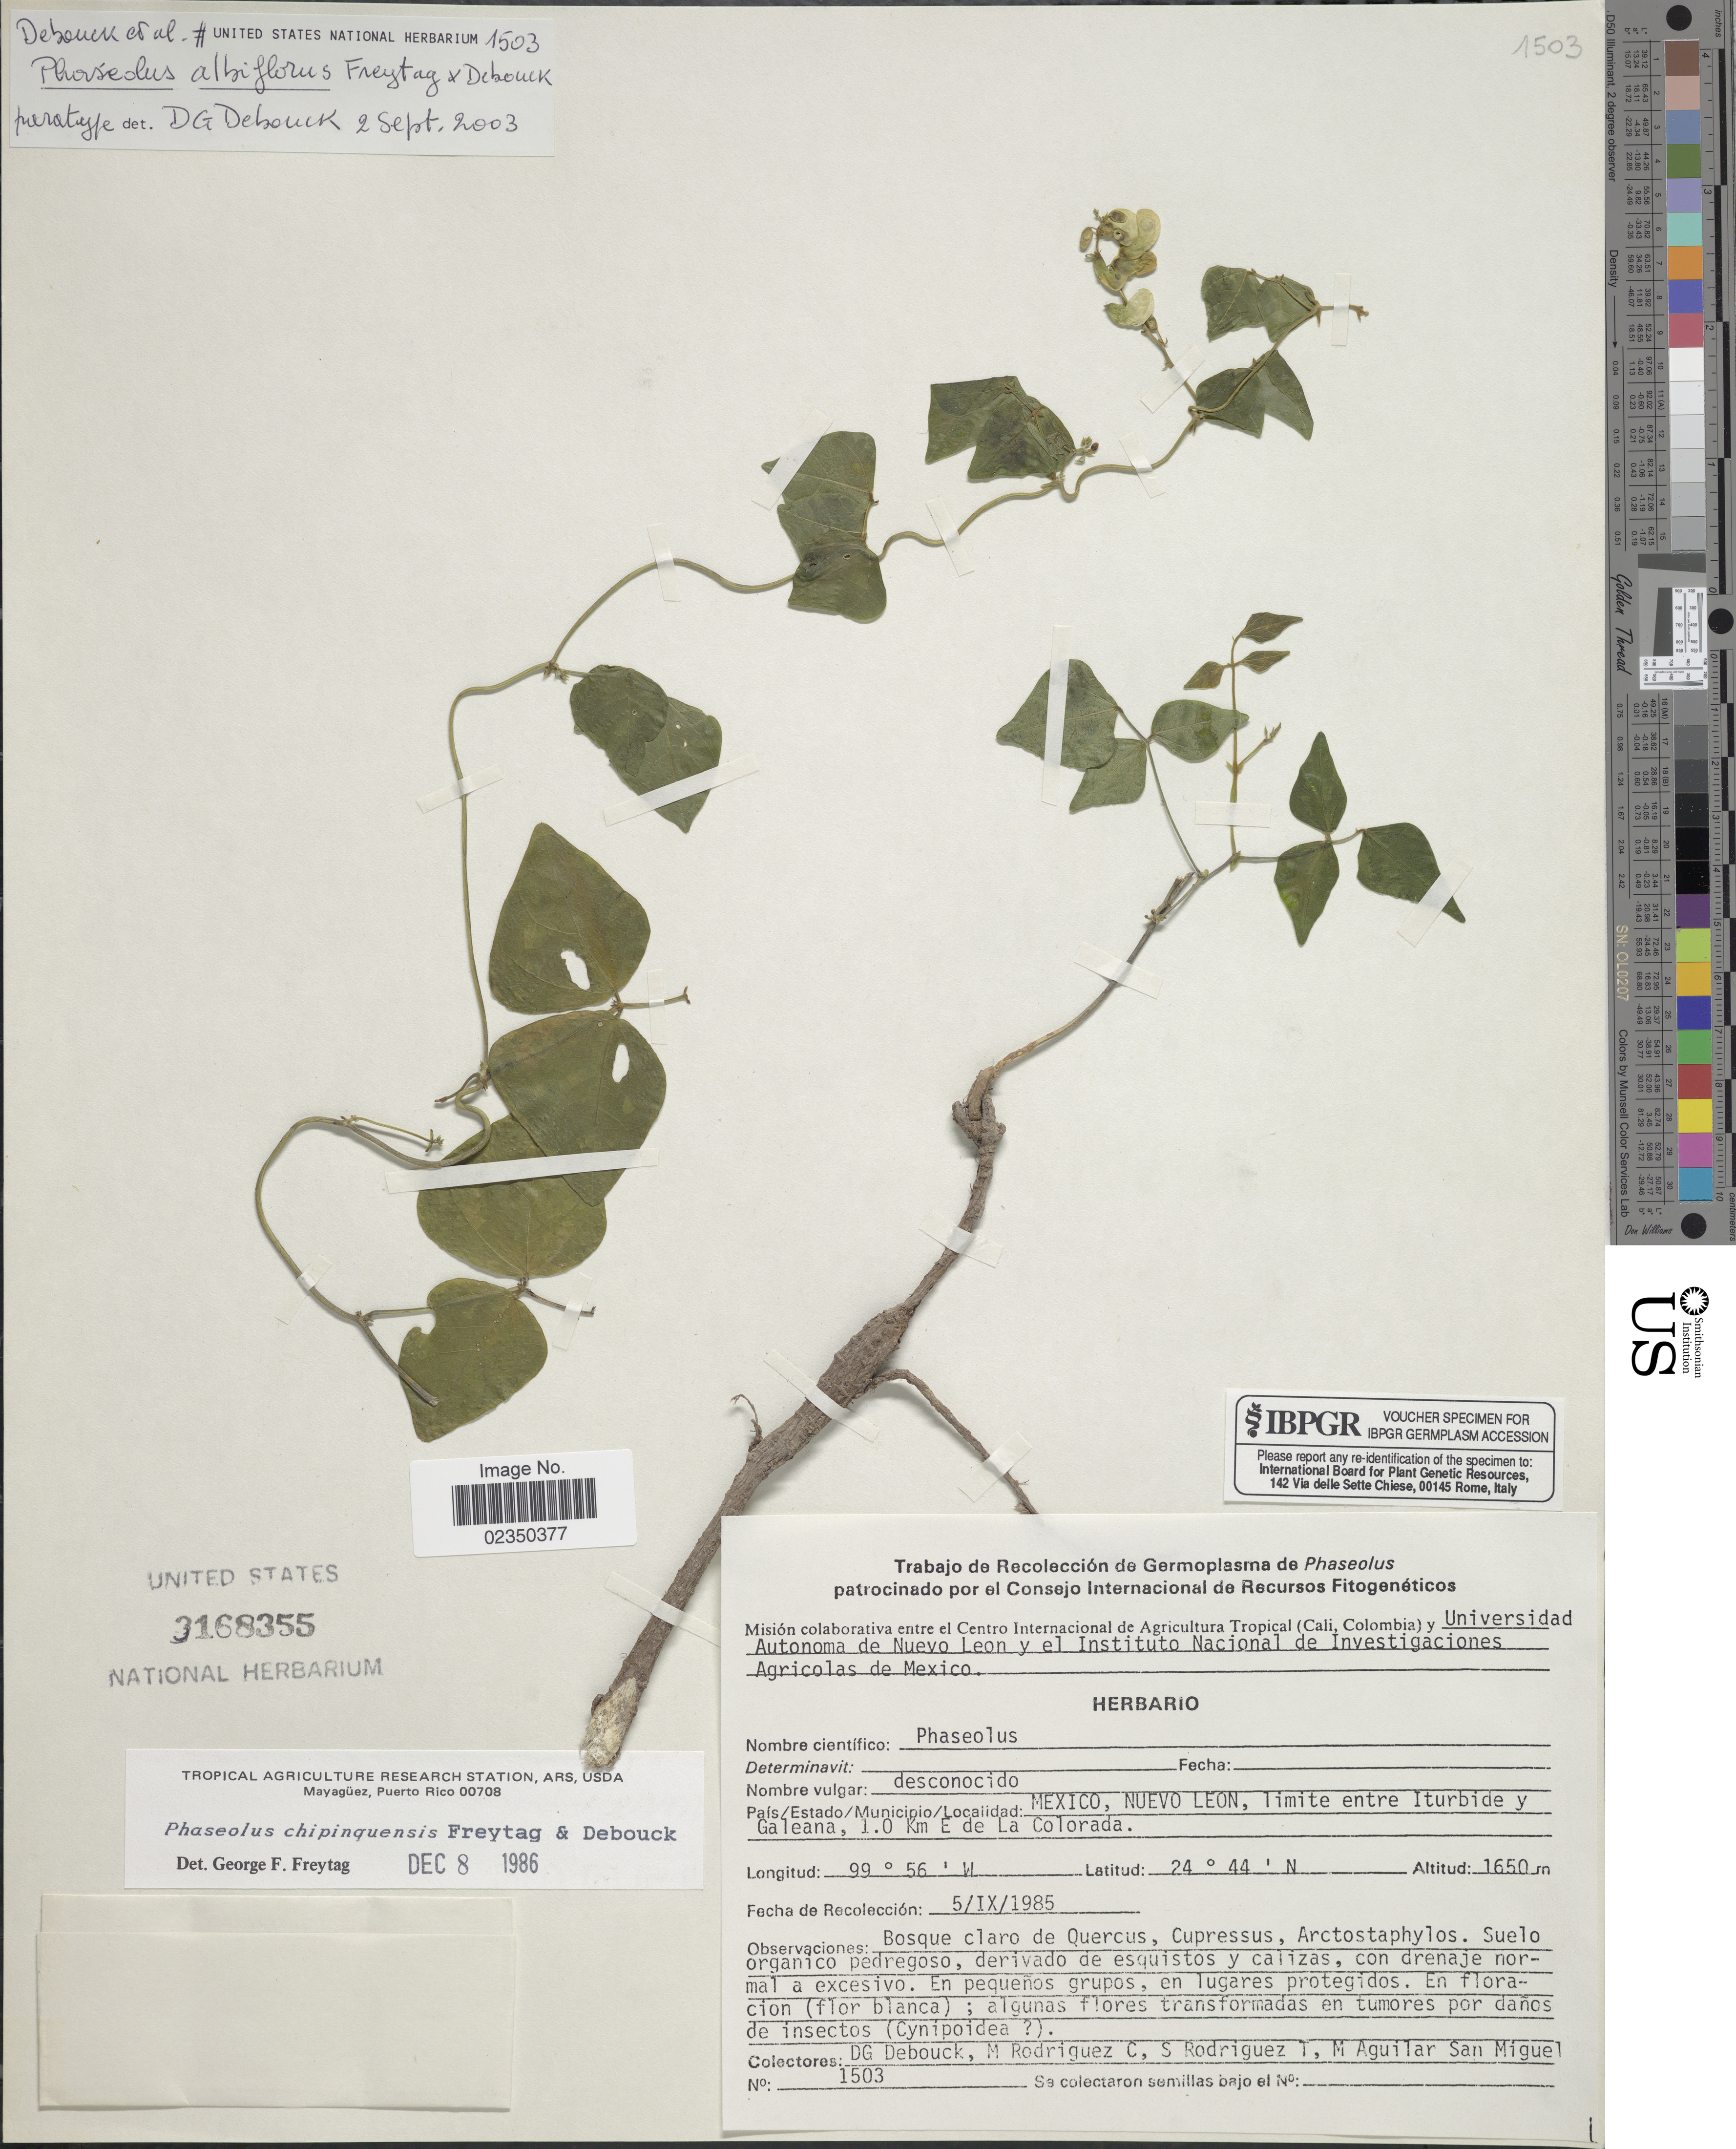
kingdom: Plantae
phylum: Tracheophyta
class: Magnoliopsida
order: Fabales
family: Fabaceae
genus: Phaseolus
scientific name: Phaseolus albiflorus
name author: Freytag & Debouck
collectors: D. Debouck, M. Rodriguez C., S. Rodriguez T. & M. San Miguel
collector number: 1503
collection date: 1985-09-05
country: Mexico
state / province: Nuevo León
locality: Limite entre Iturbide y Galeana, 1.0 Km E de La Colorada.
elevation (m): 1650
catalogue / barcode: US 3168355